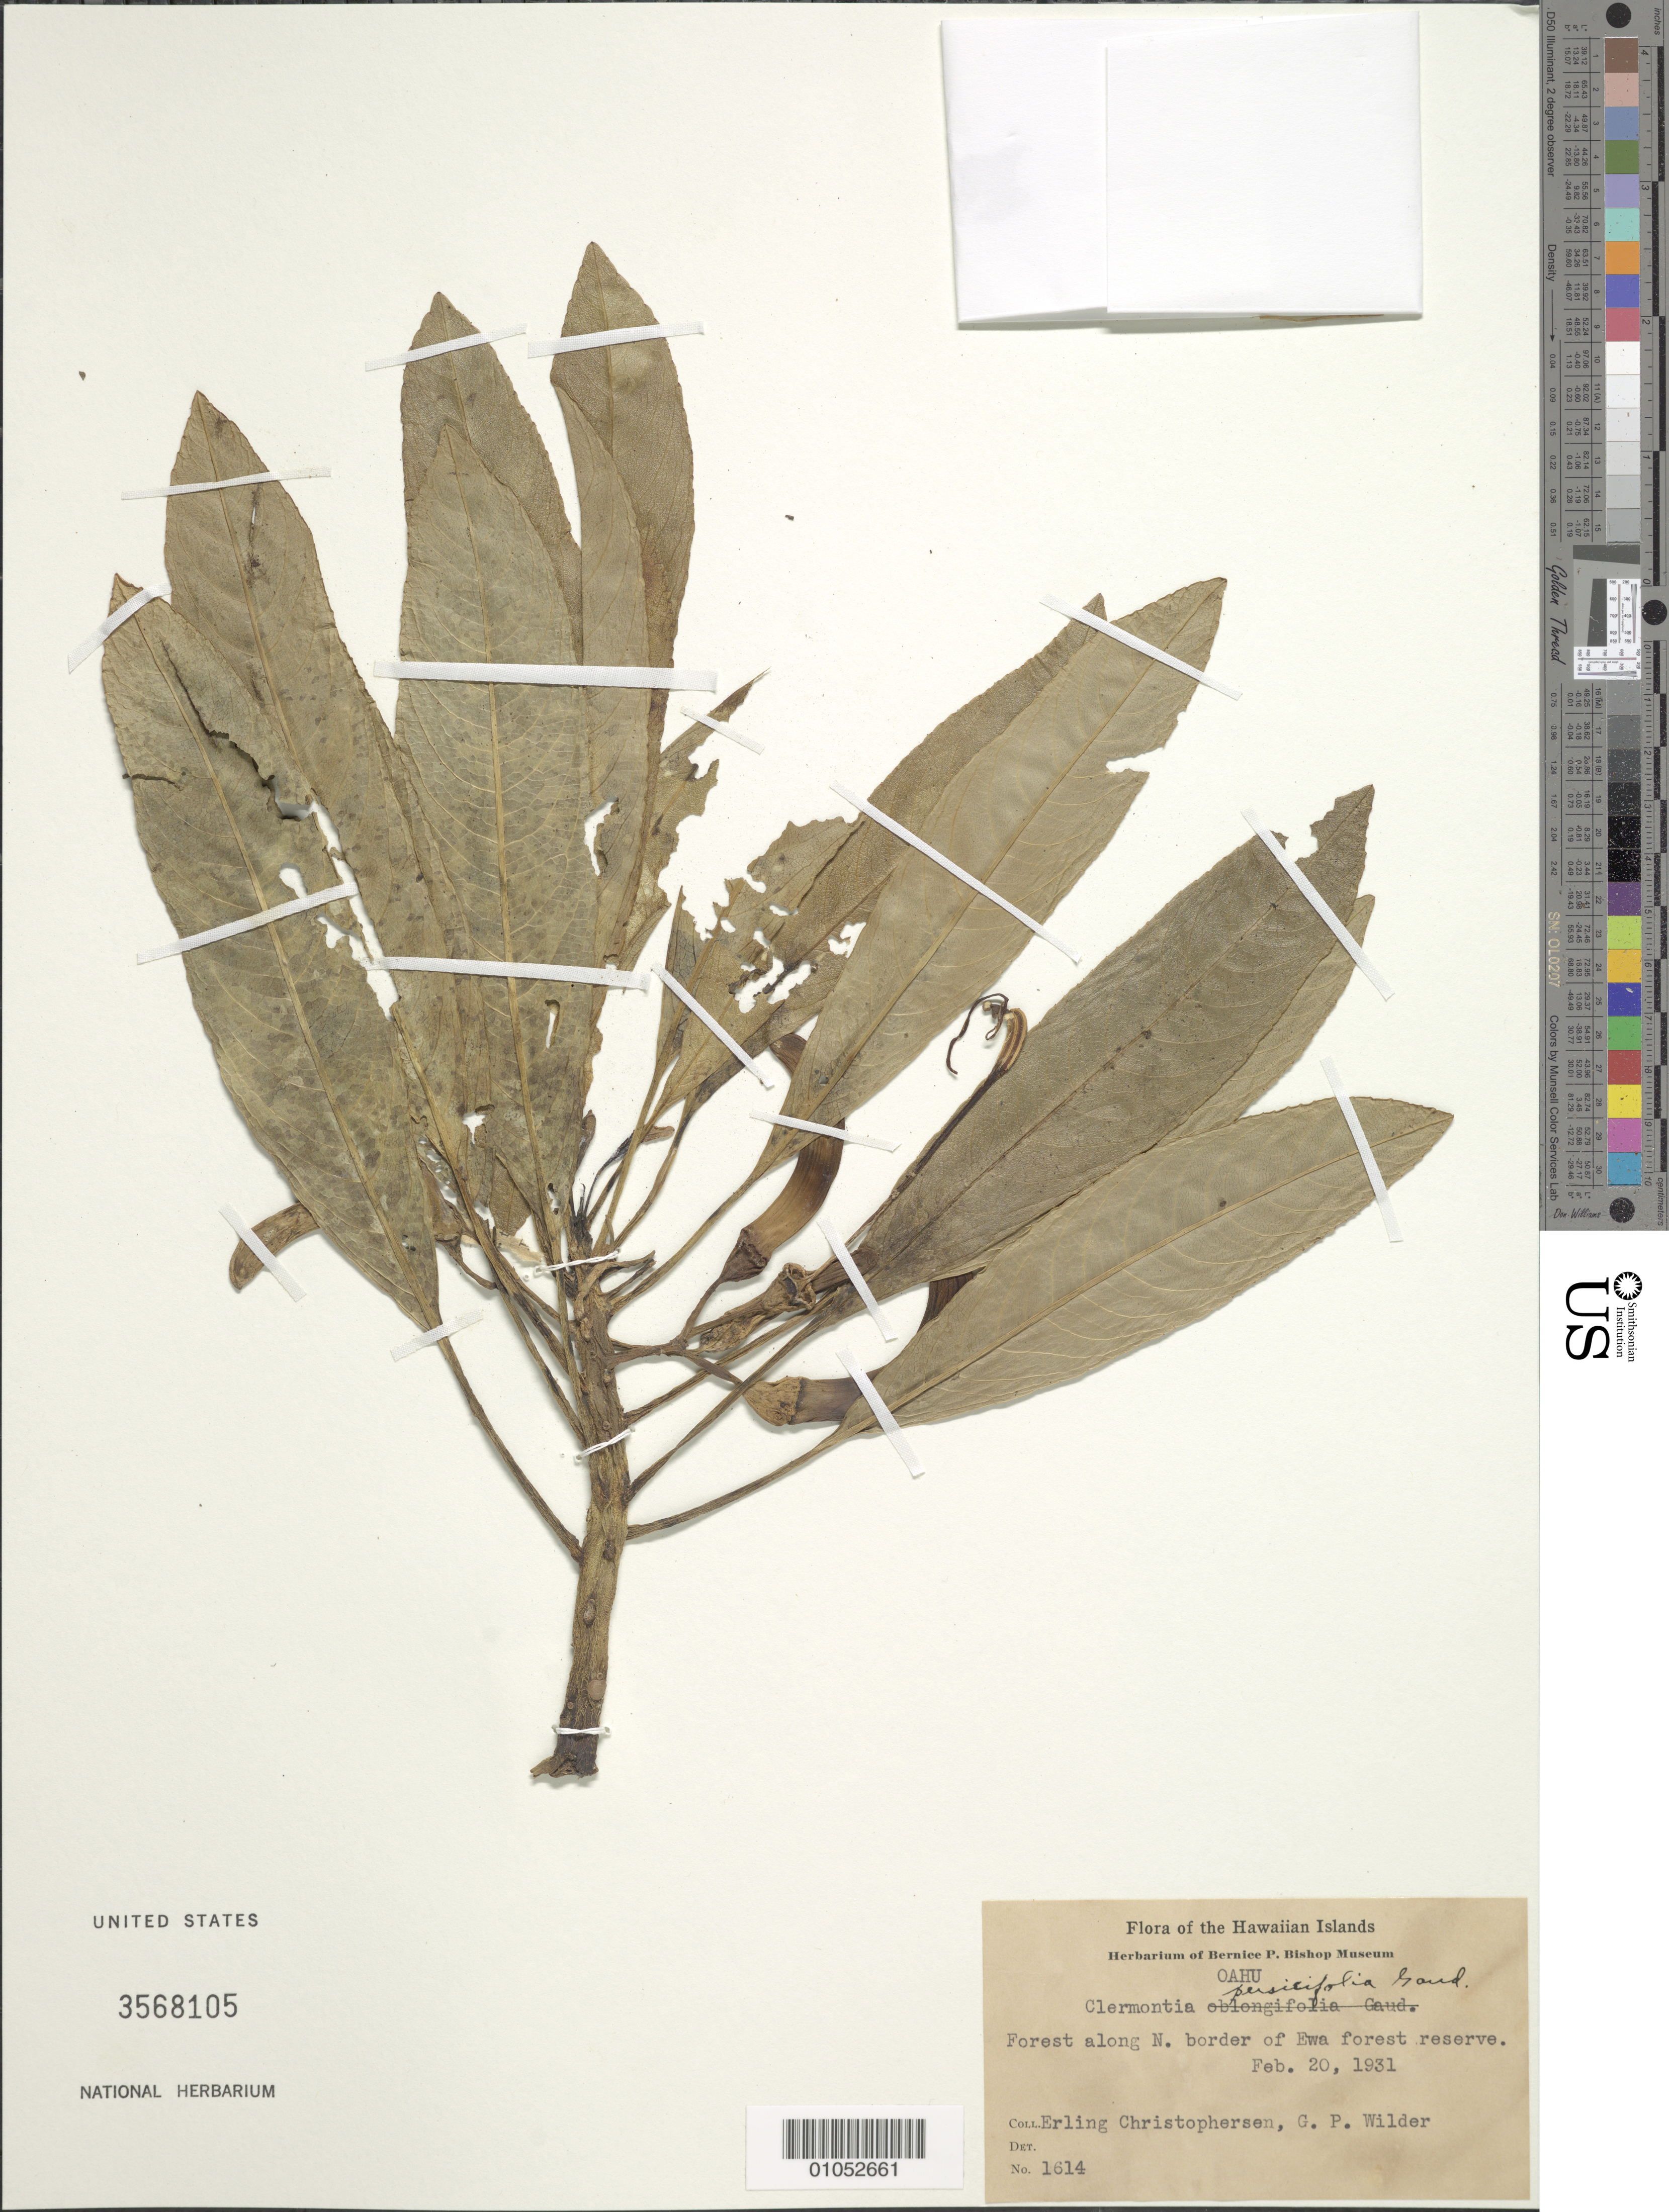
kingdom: Plantae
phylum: Tracheophyta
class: Magnoliopsida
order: Asterales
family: Campanulaceae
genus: Clermontia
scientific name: Clermontia persicifolia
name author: Gaudich.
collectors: E. Christophersen & G. Wilder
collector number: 1614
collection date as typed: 20 Feb 1931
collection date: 1931-02-20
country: United States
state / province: Hawaii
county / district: Honolulu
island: Oahu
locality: Forest along N border of Ewa Forest Reserve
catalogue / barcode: US 3568105